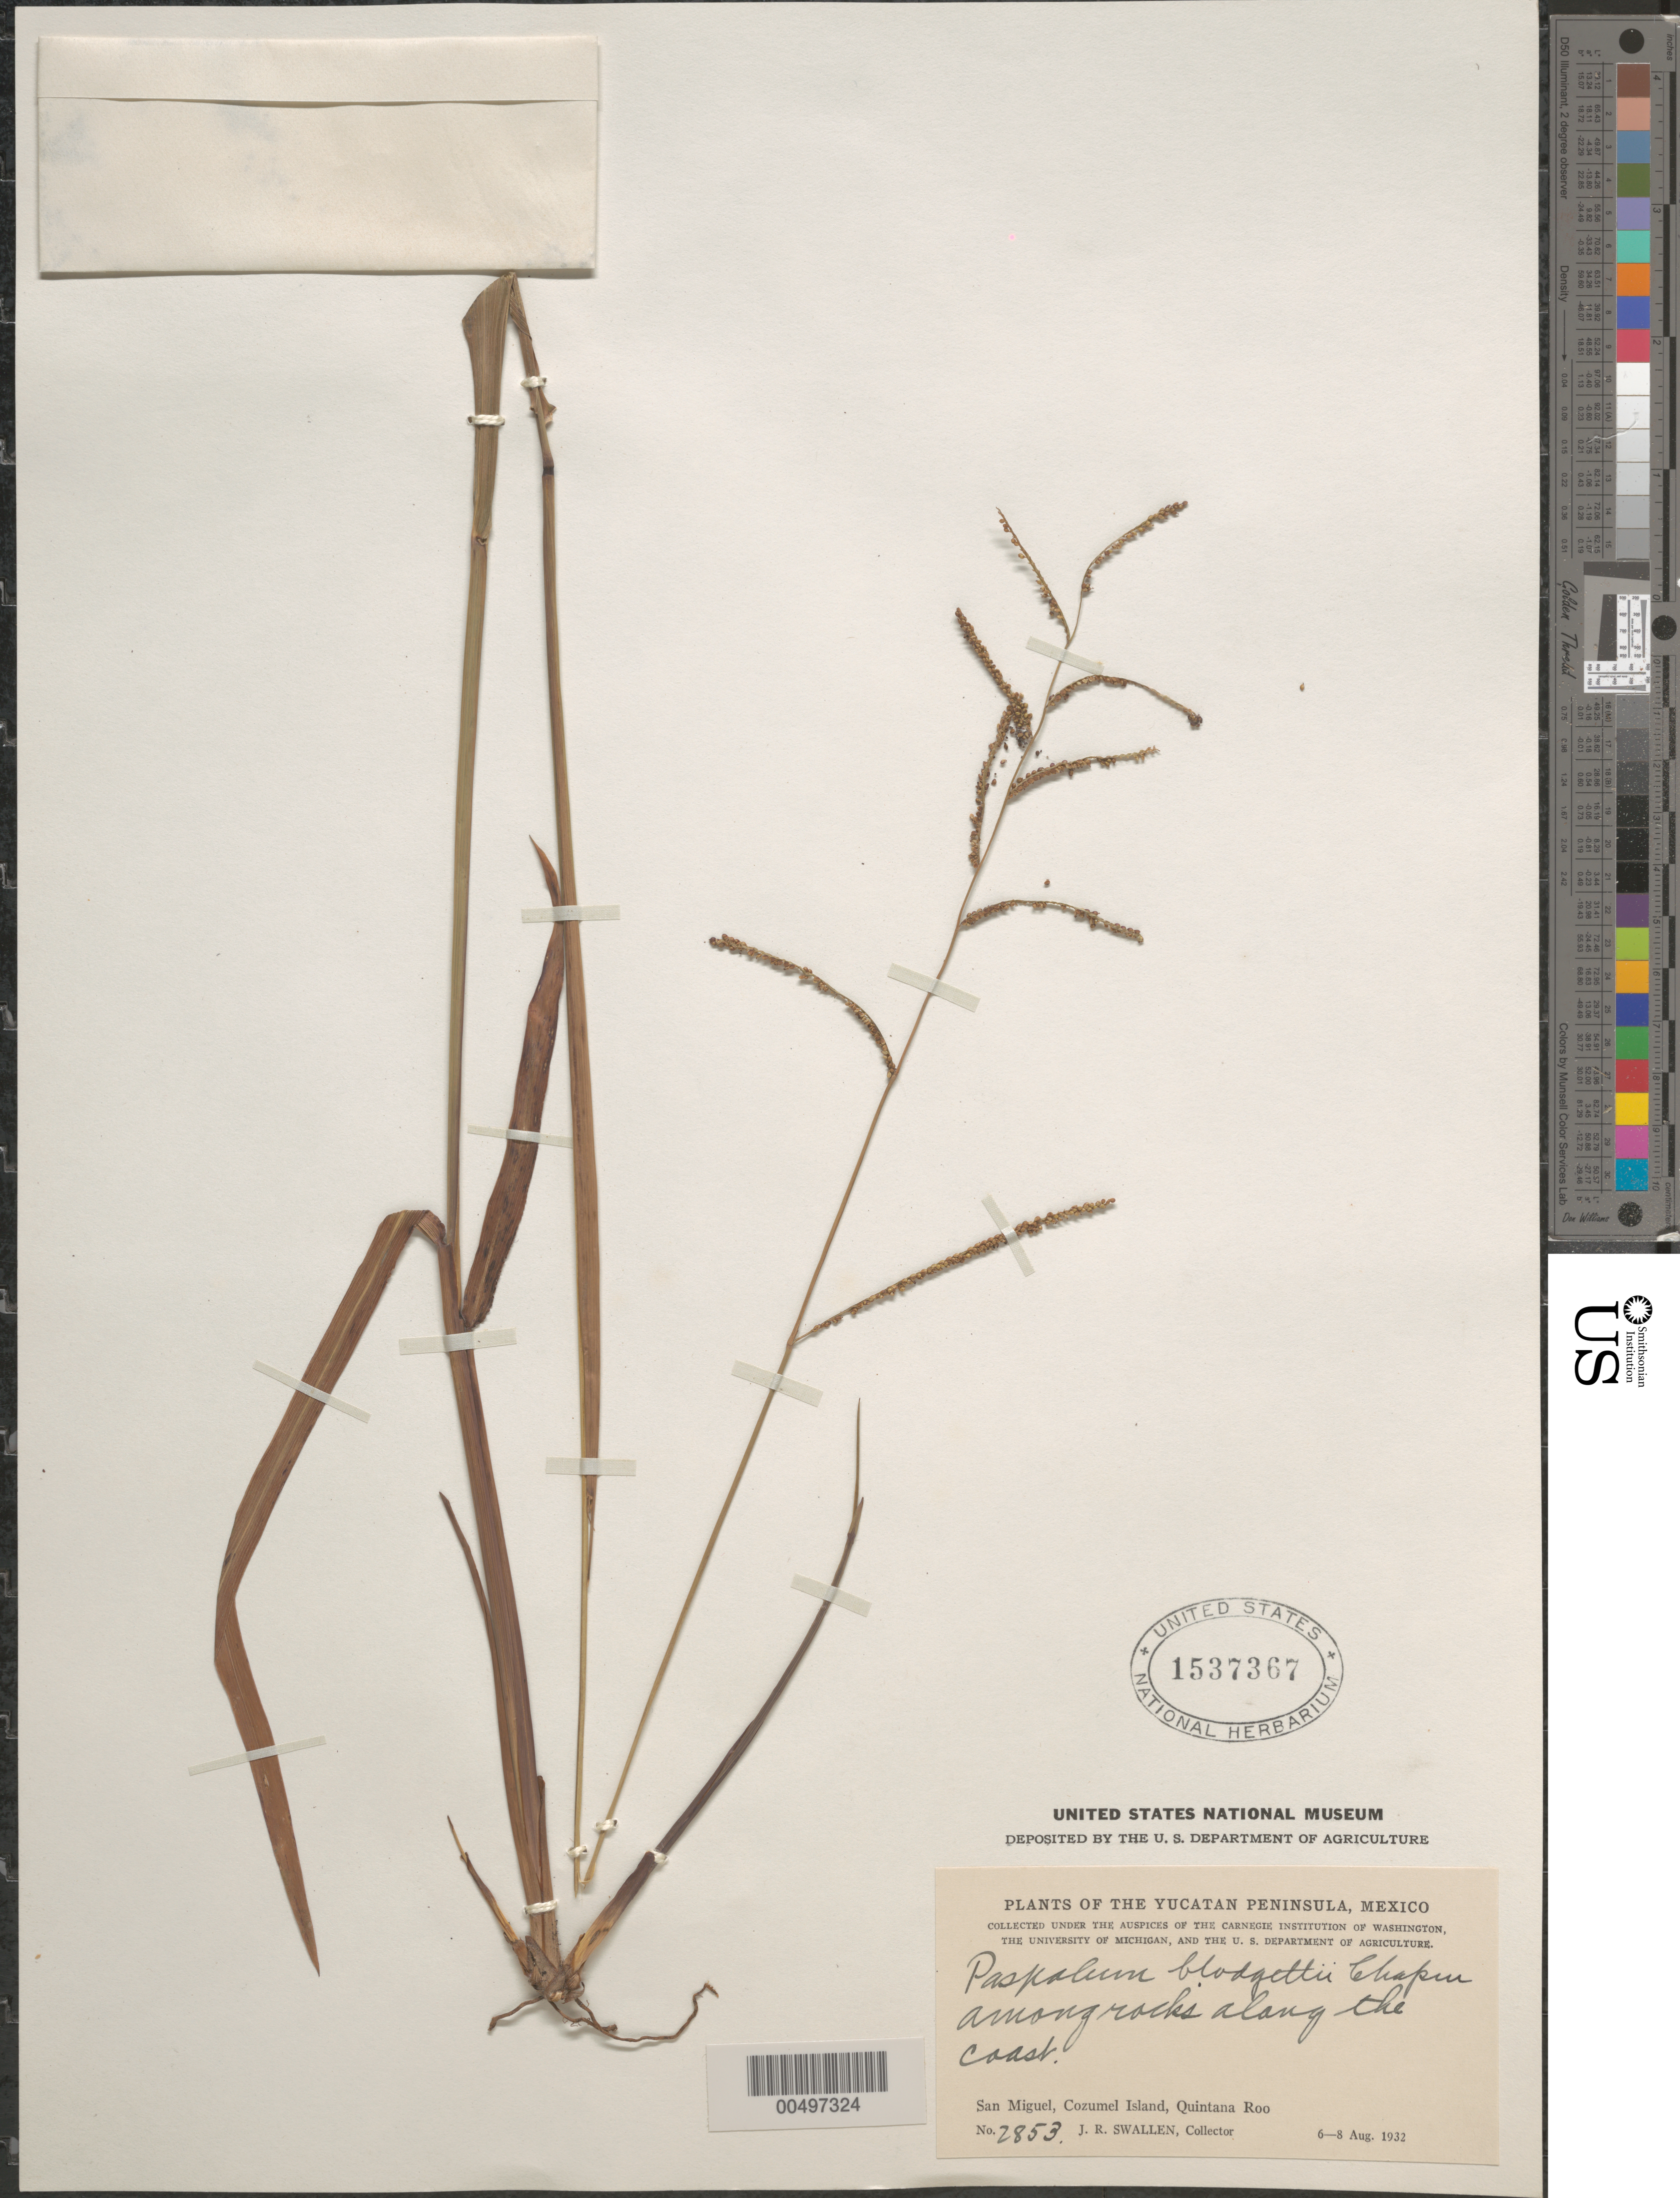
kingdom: Plantae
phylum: Tracheophyta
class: Liliopsida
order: Poales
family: Poaceae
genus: Paspalum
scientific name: Paspalum blodgettii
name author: Chapm.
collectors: J. R. Swallen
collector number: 2853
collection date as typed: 6 Aug 1932 to 8 Aug 1932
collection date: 1932-08-06/1932-08-08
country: Mexico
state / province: Quintana Roo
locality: Yucatan Peninsula, San Miguel, Cozumel Island, along the coast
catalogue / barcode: US 1537367